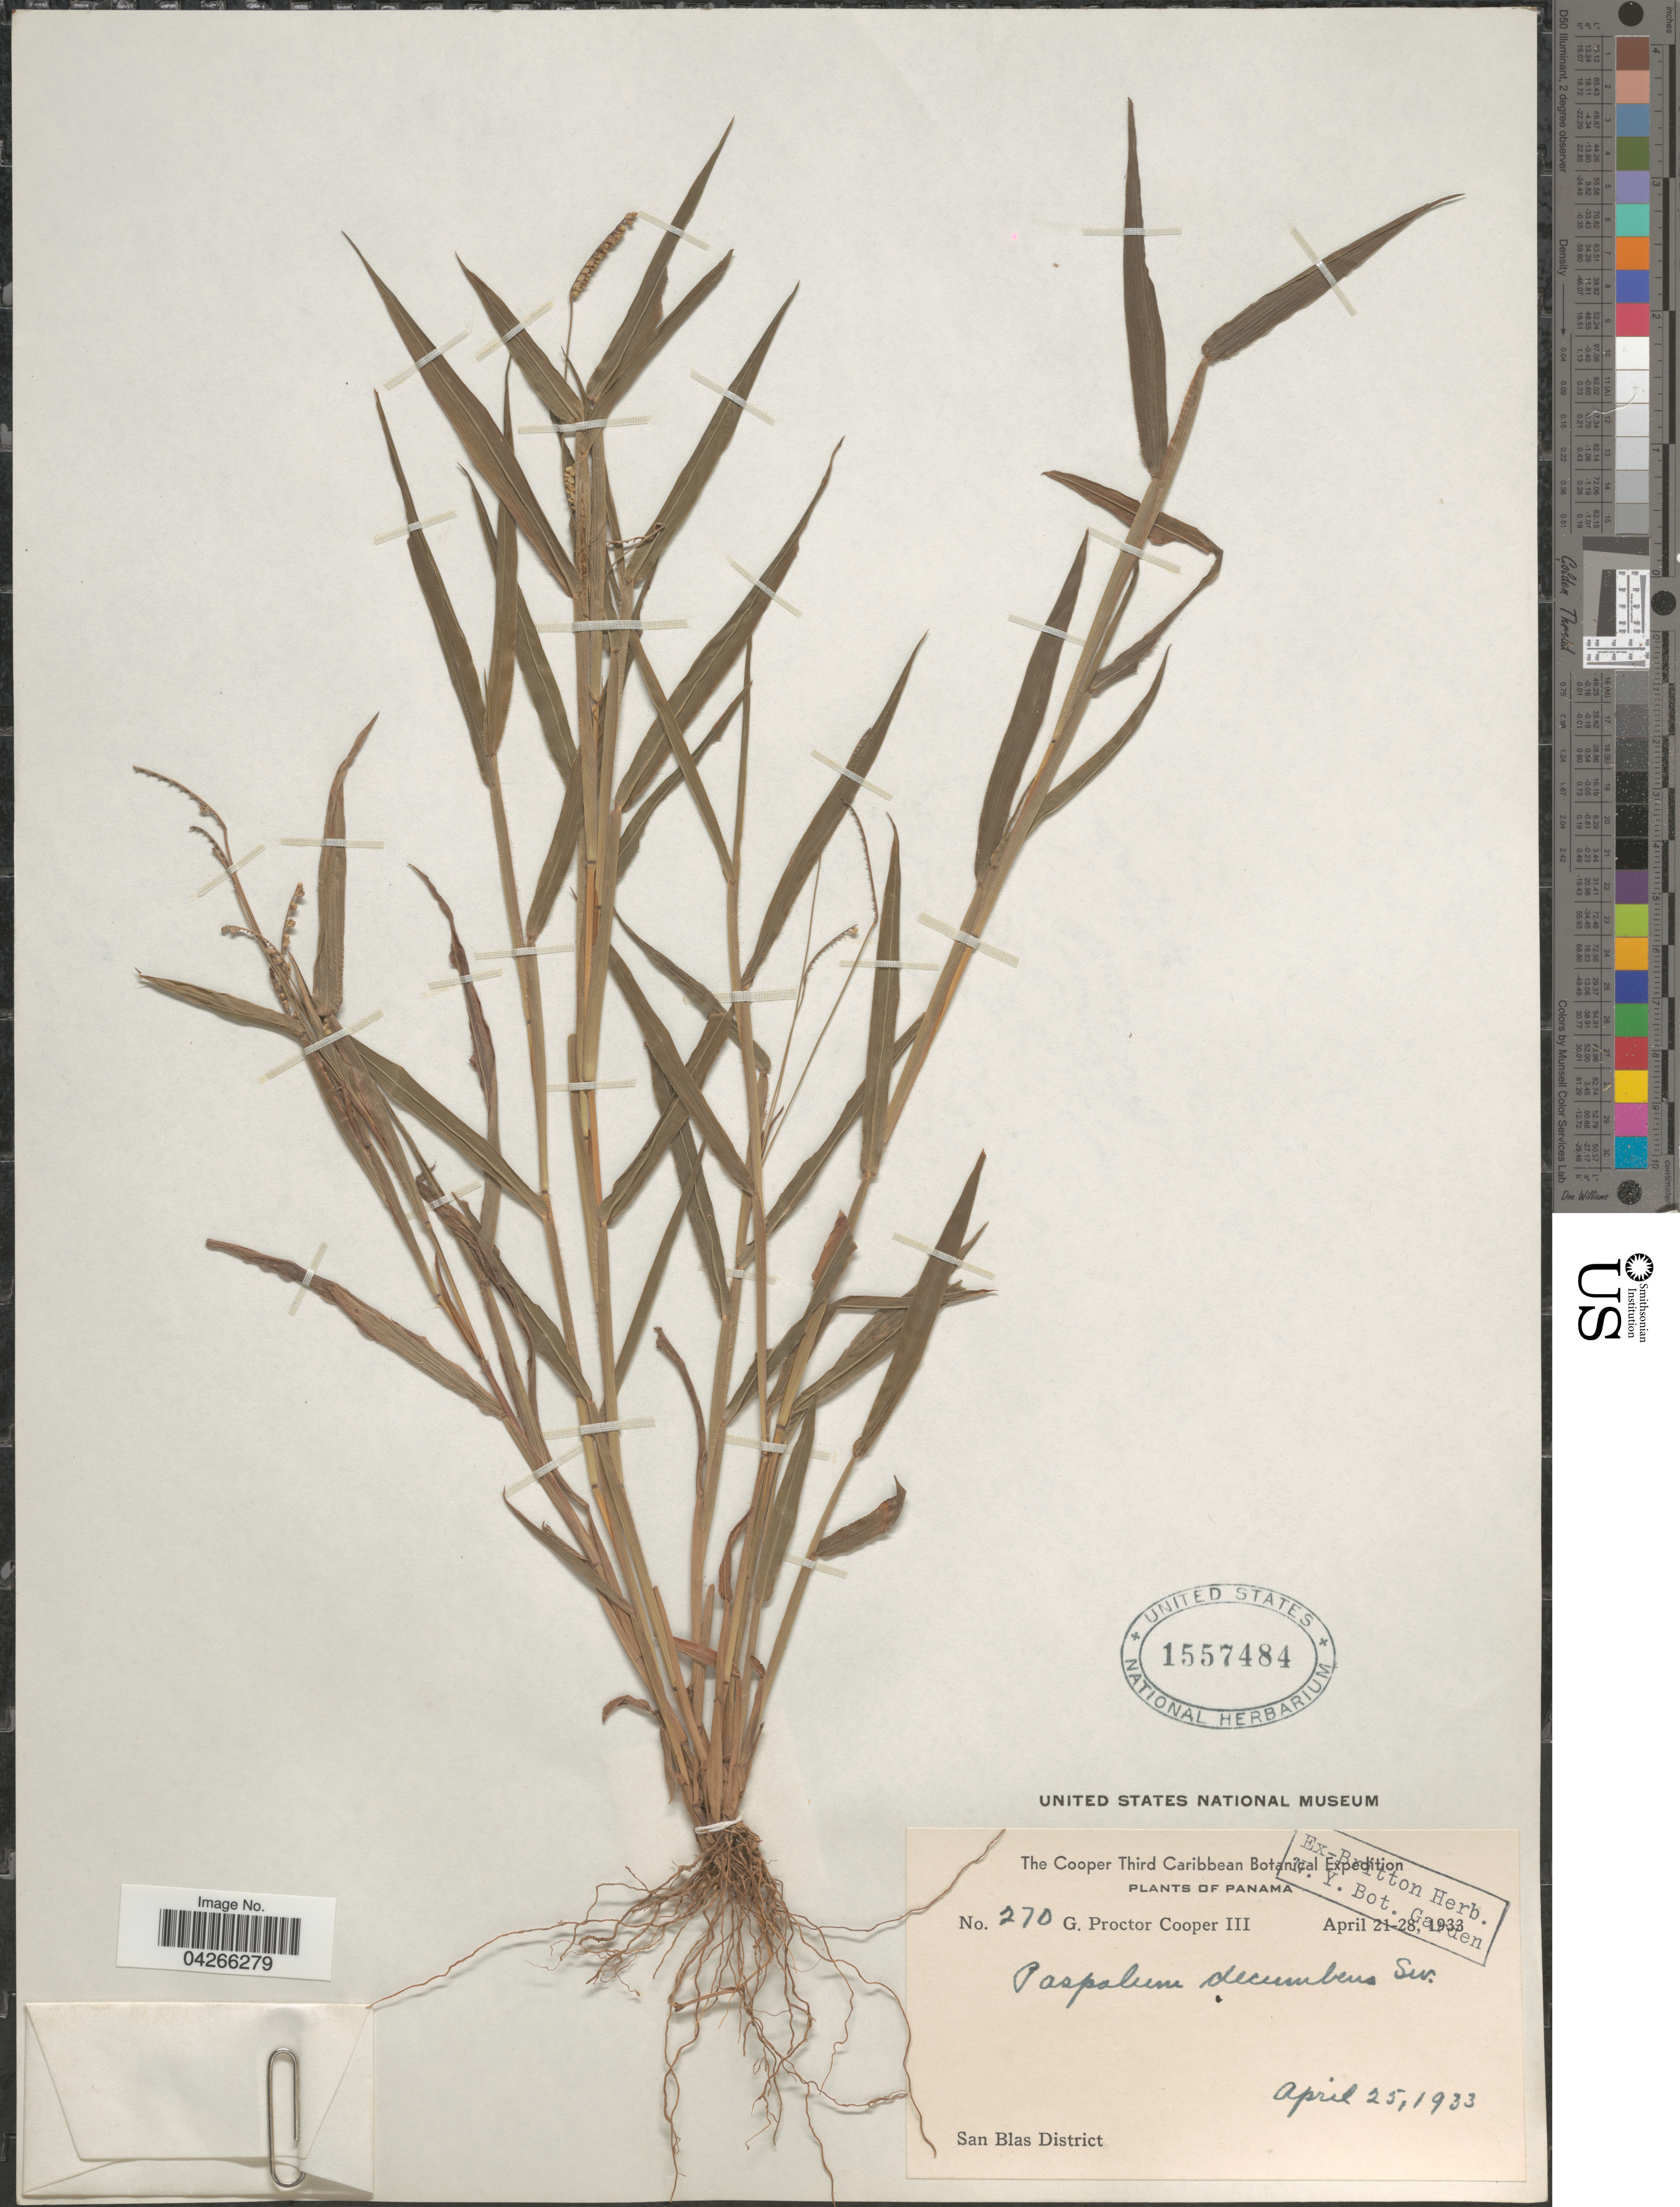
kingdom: Plantae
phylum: Tracheophyta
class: Liliopsida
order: Poales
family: Poaceae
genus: Paspalum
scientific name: Paspalum decumbens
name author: Sw.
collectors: G. Cooper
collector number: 270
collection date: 1933-04-21/1933-04-28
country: Panama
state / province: Kuna Yala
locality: The Cooper Third Caribbean Botanical Expedition. San Blas District.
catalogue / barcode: US 1557484